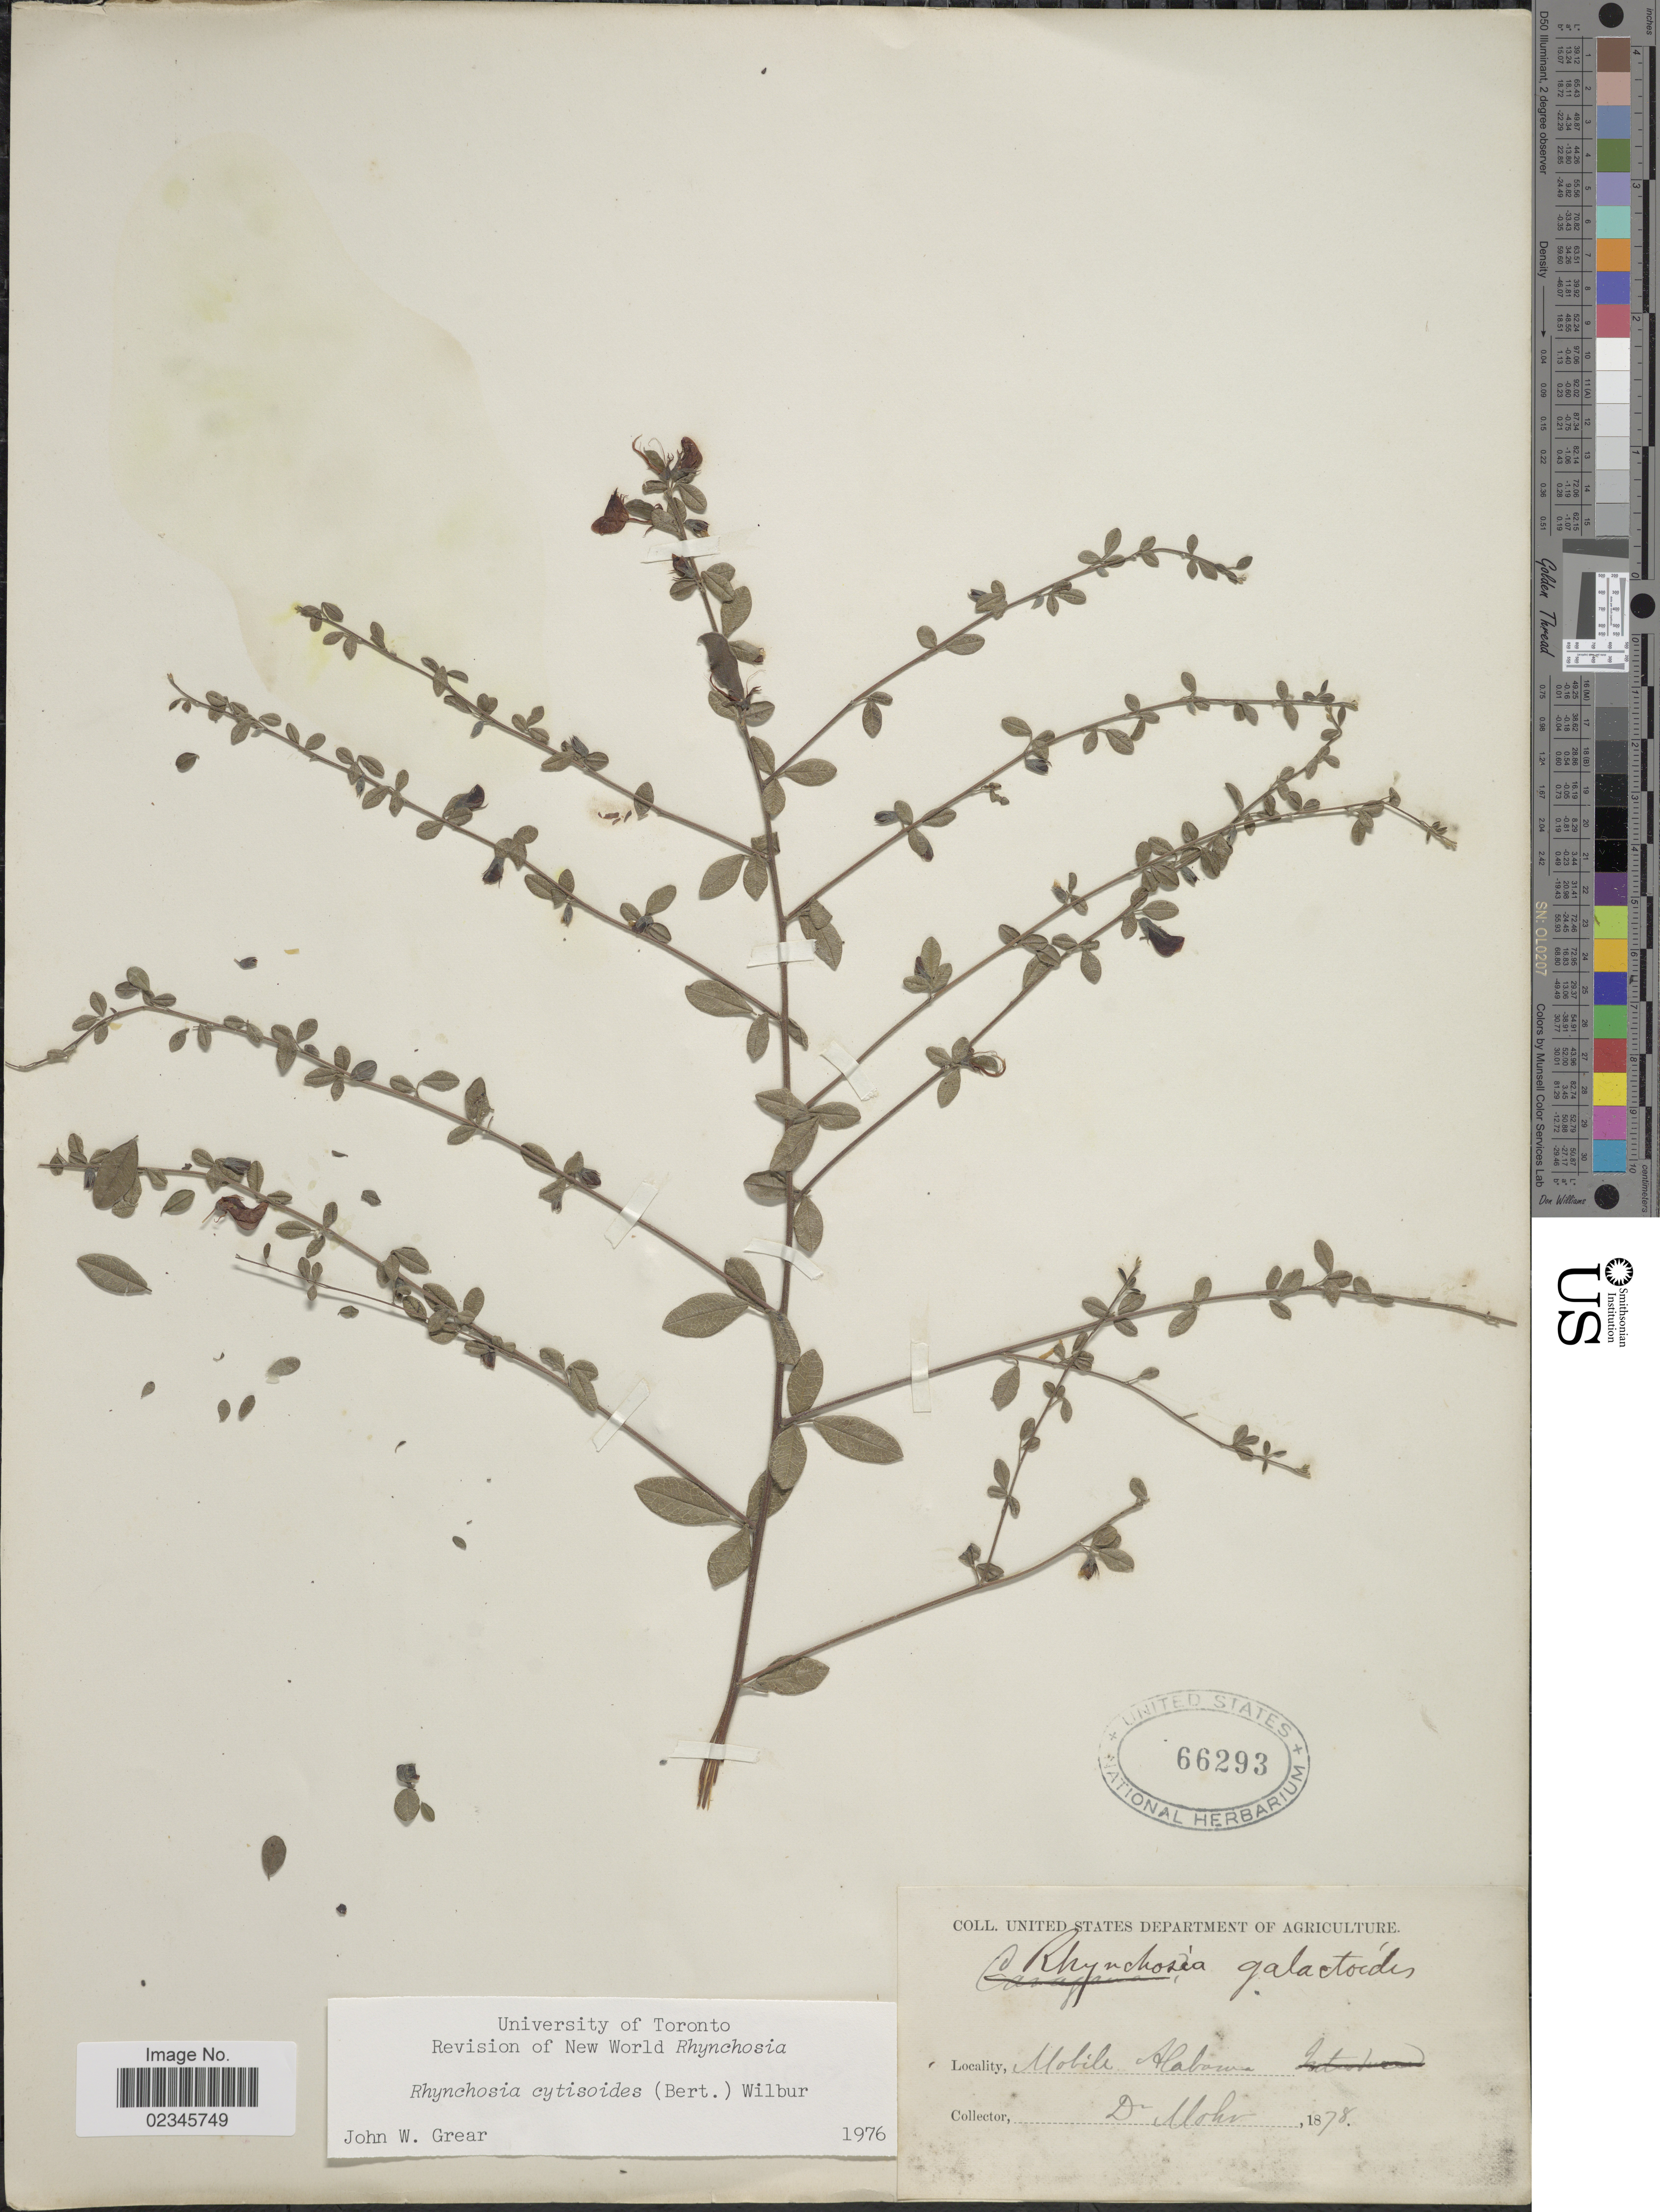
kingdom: Plantae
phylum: Tracheophyta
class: Magnoliopsida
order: Fabales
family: Fabaceae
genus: Rhynchosia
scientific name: Rhynchosia cytisoides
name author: (Bertol.) Wilbur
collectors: Mohr, C. T. (herbarium)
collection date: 1878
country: United States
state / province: Alabama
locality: Mobile.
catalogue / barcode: US 66293